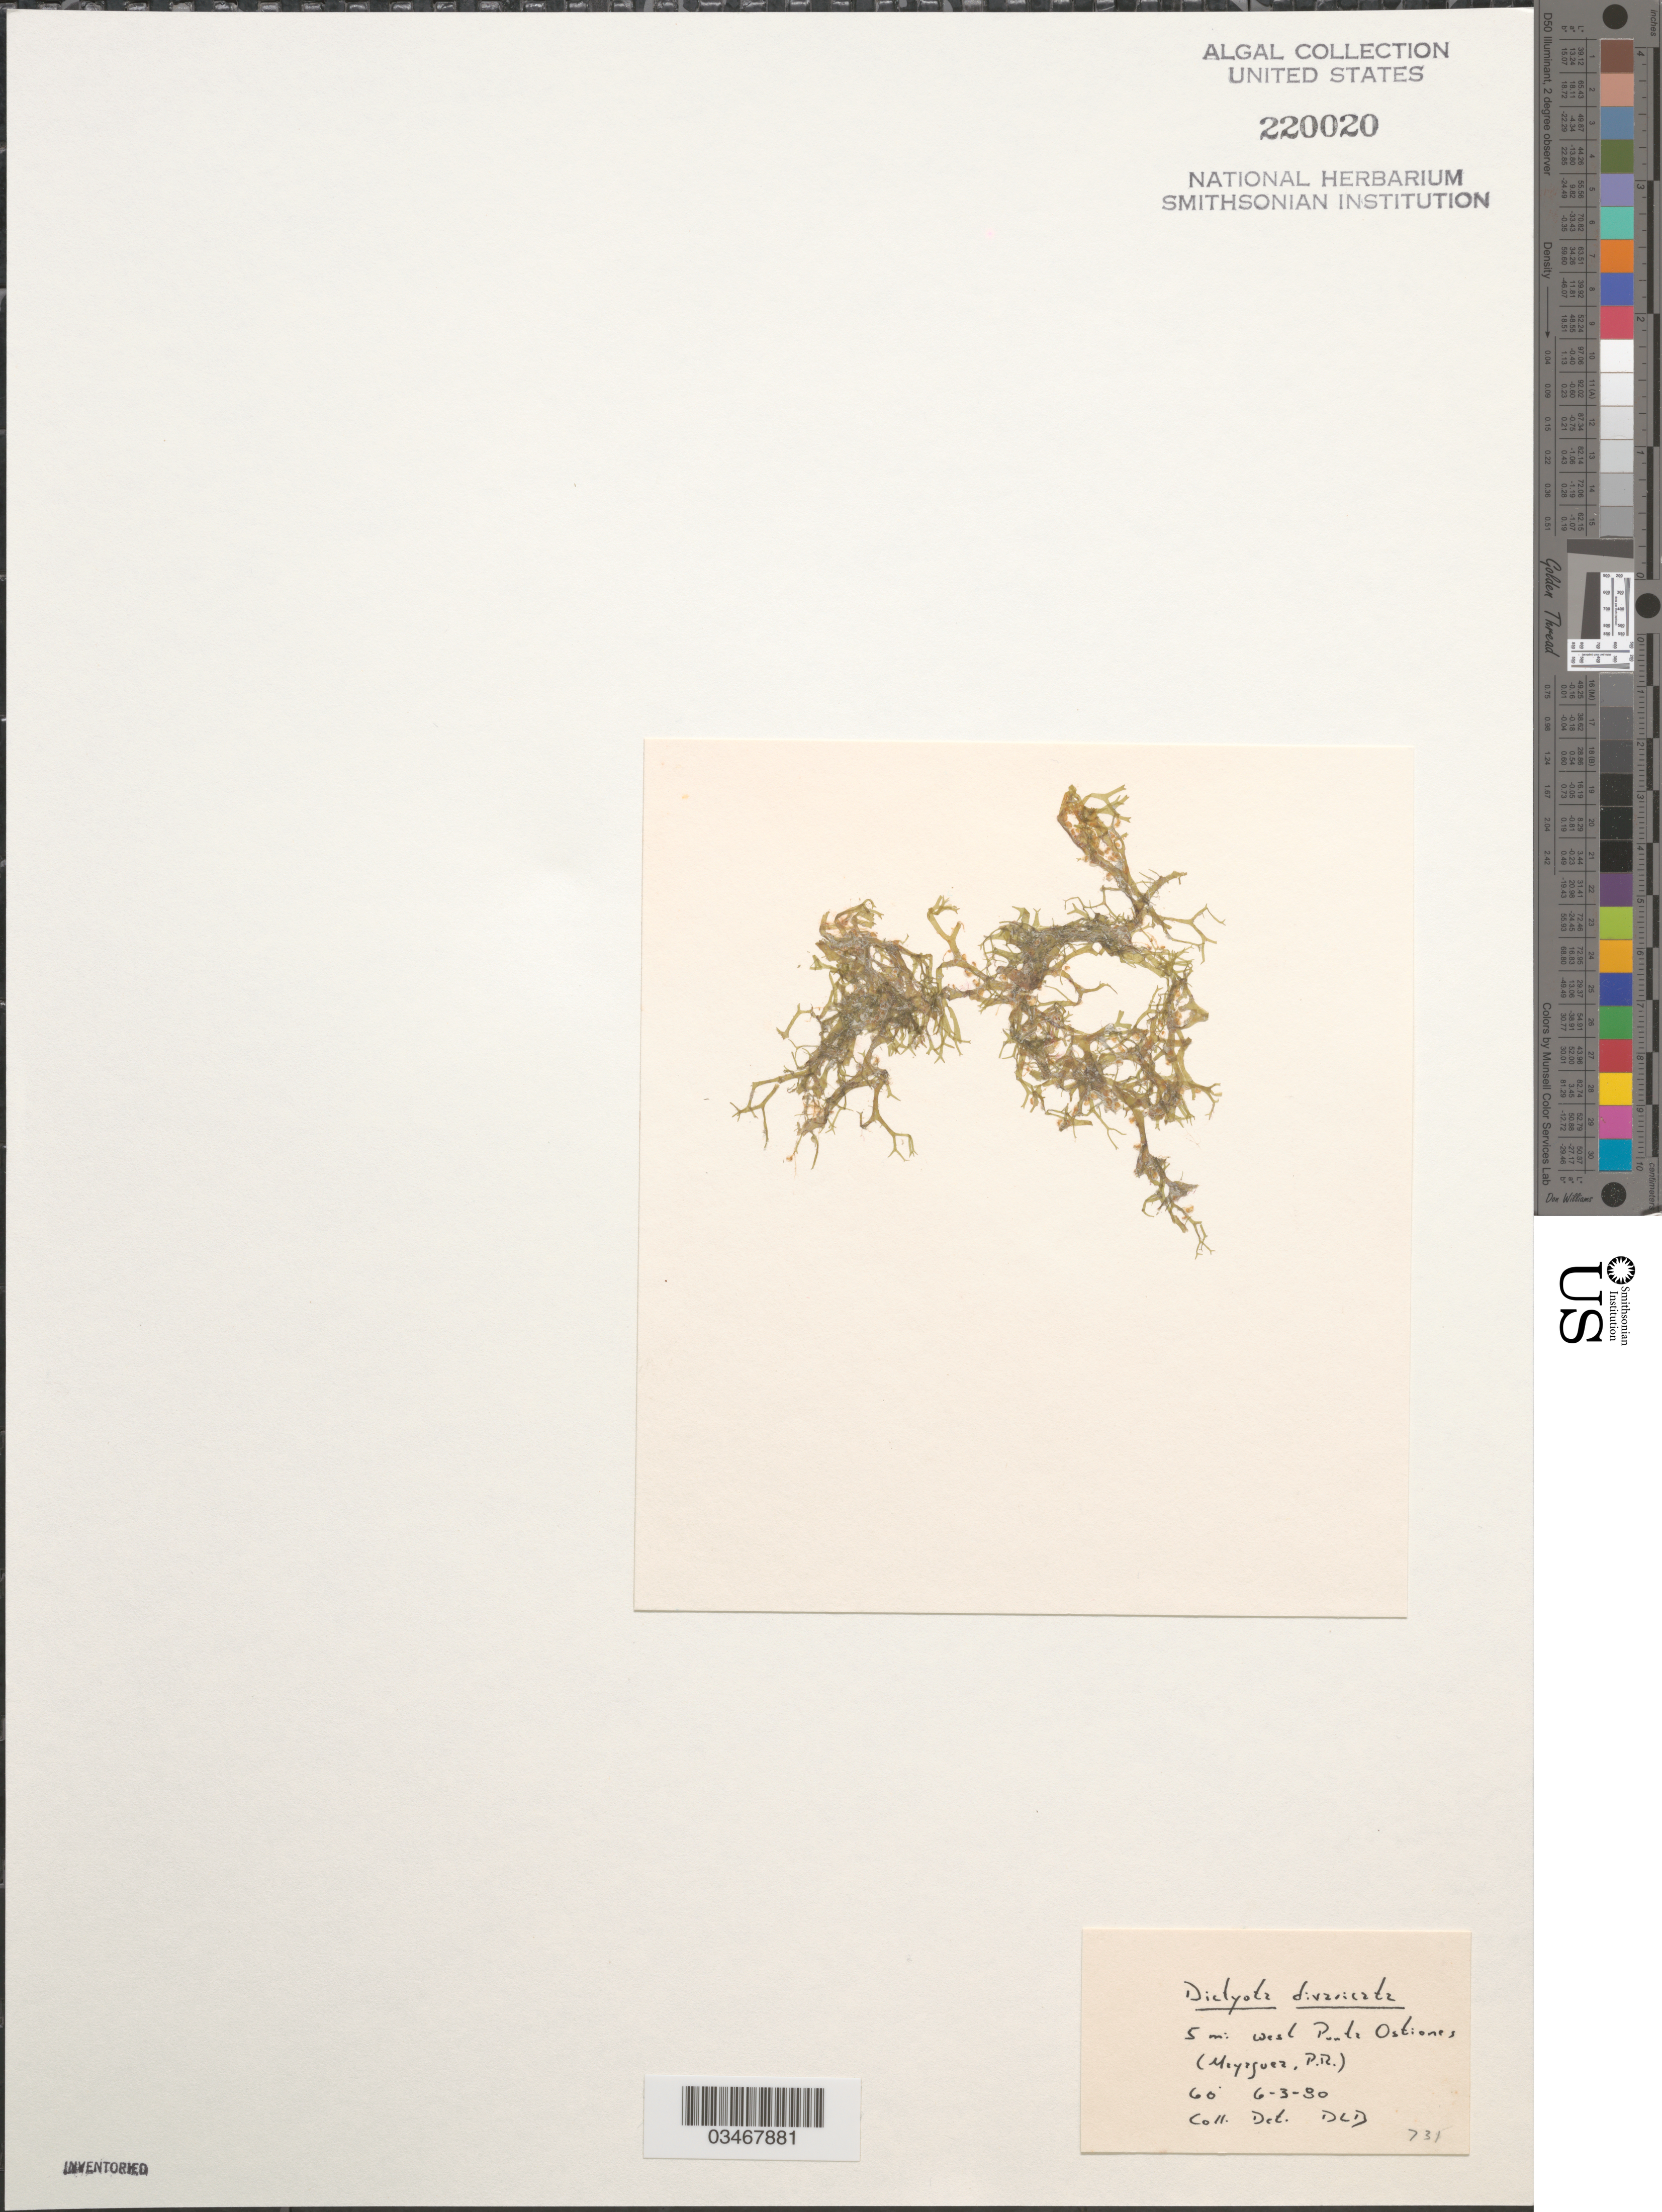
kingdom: Chromista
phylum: Ochrophyta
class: Phaeophyceae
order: Dictyotales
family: Dictyotaceae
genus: Dictyota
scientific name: Dictyota divaricata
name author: J.V.Lamouroux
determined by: Ballantine, D. L.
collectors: D.L. Ballantine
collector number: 731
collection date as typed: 03 Jun 1980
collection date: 1980-06-03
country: Puerto Rico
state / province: Mayagüez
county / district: Punta Ostiones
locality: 5 mi. west Punta Ostiones.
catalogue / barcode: US 220020